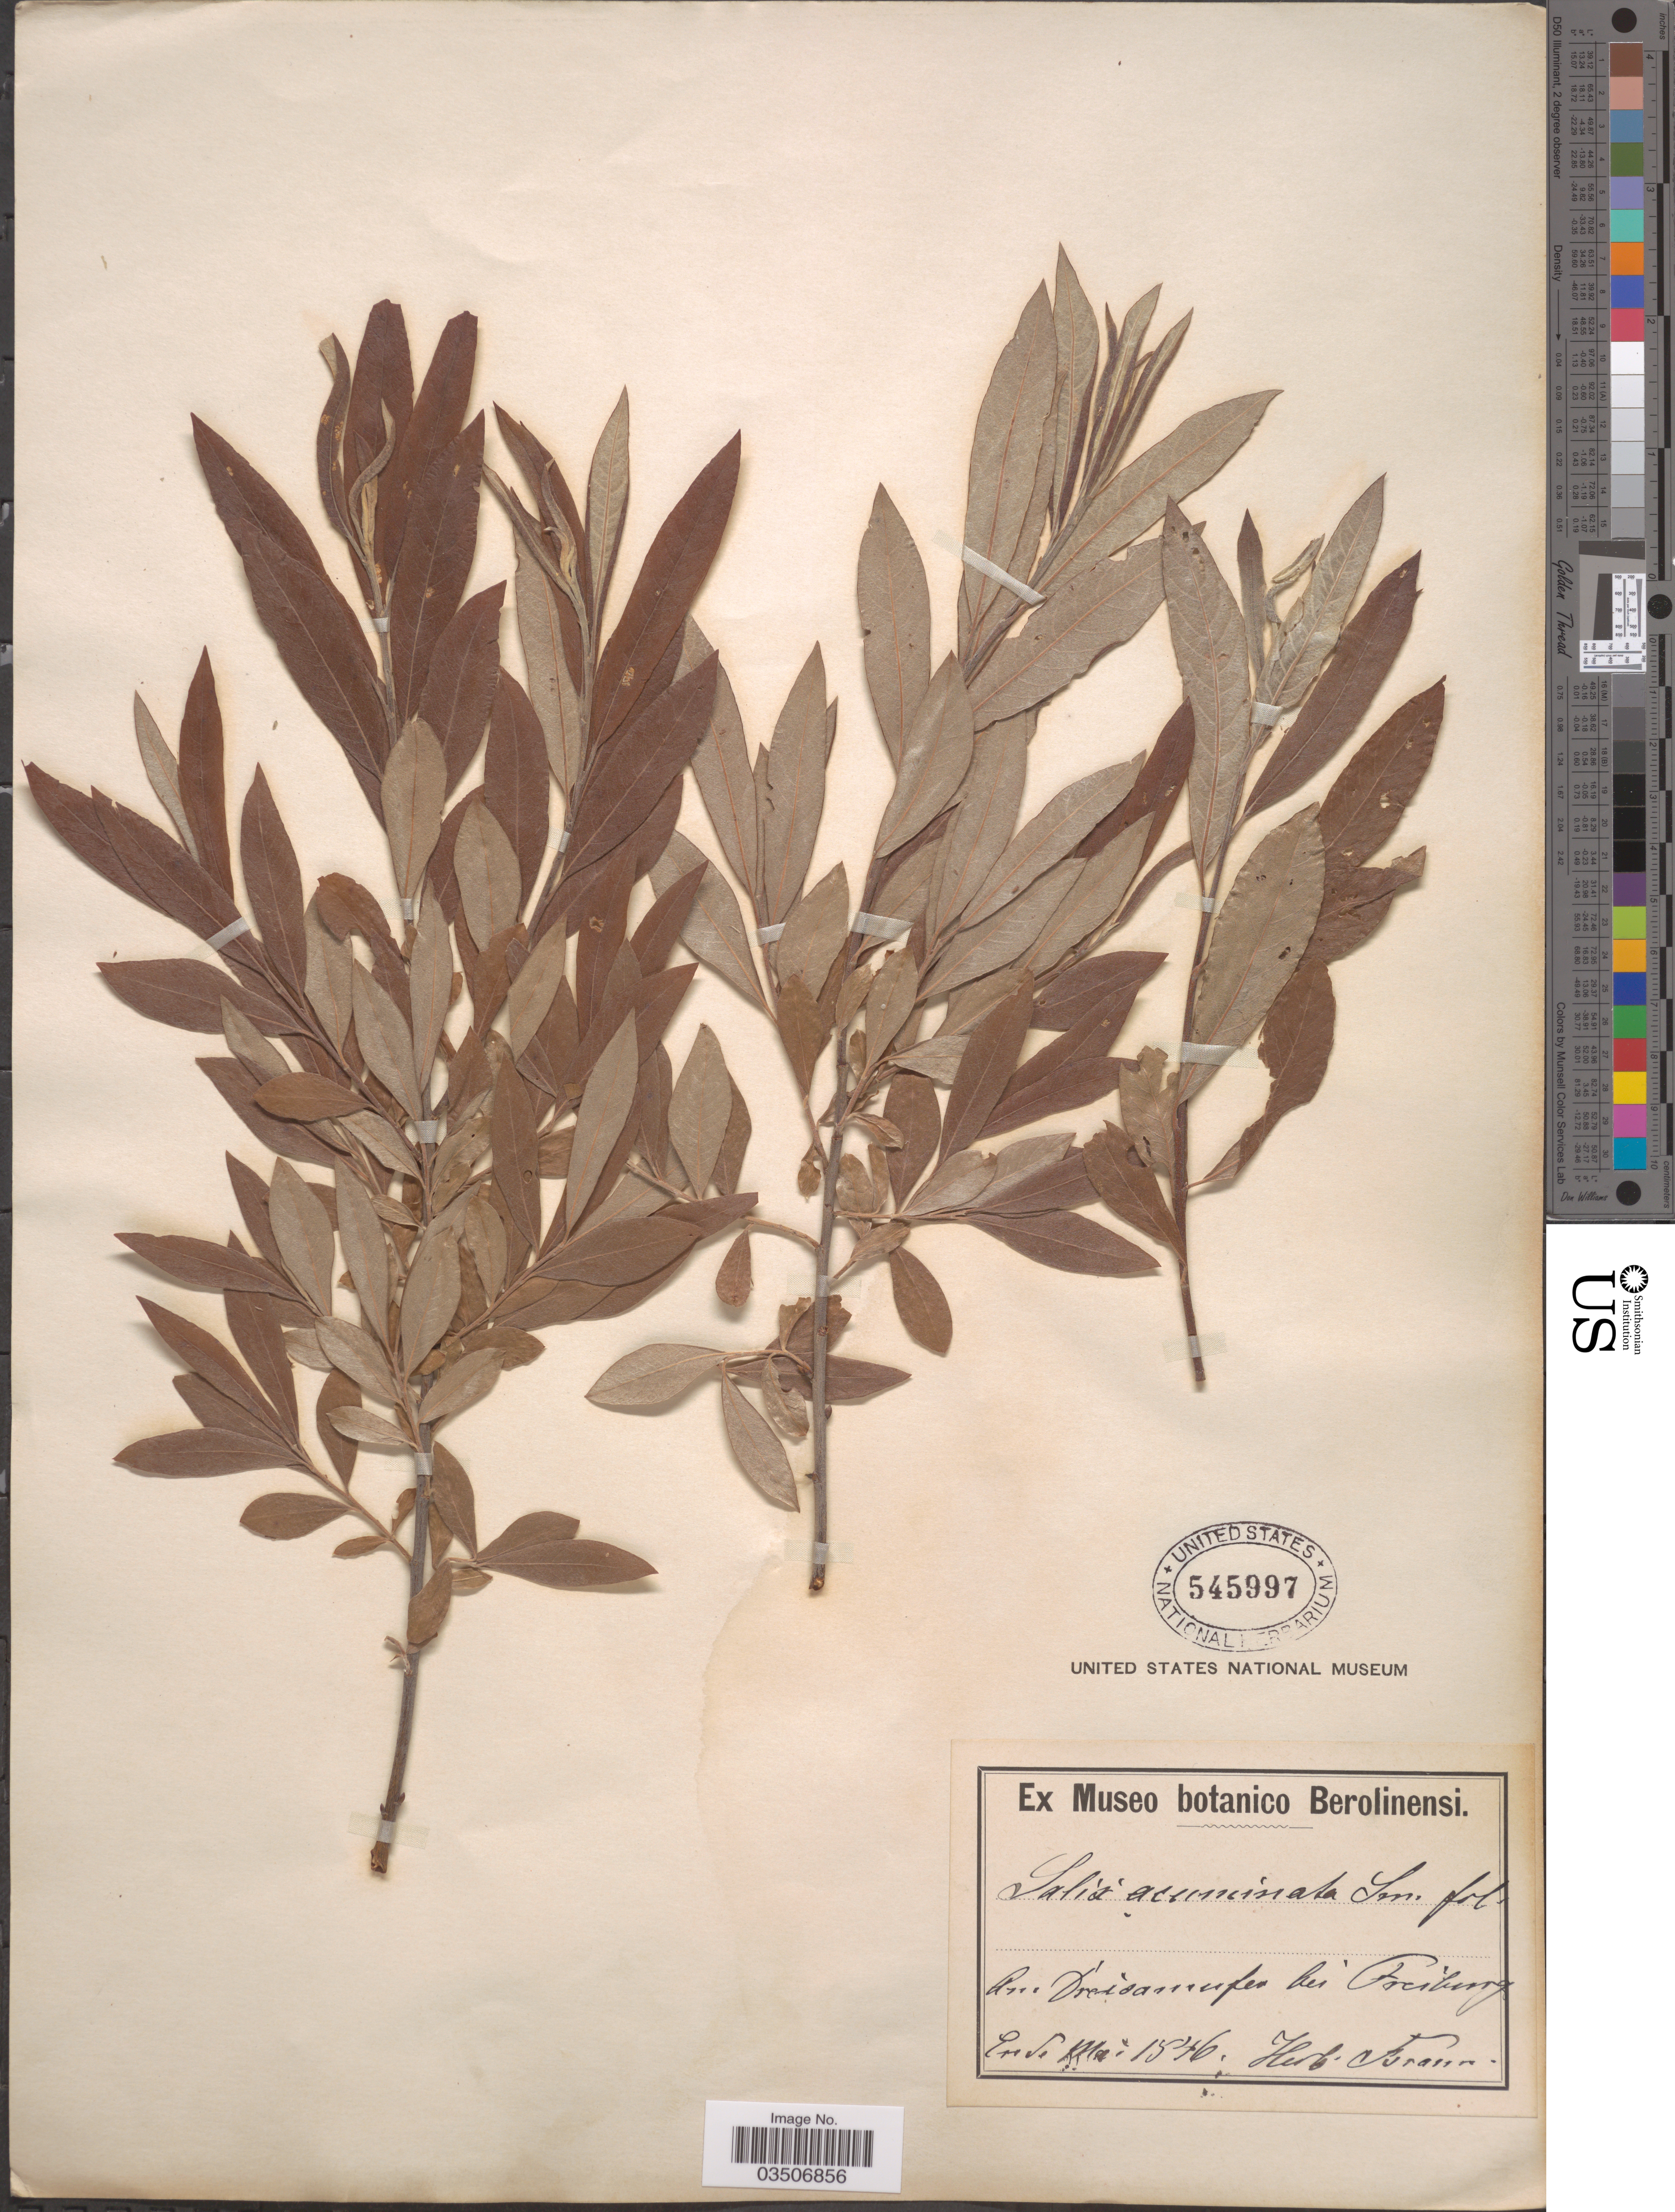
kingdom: Plantae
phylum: Tracheophyta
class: Magnoliopsida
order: Malpighiales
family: Salicaceae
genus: Salix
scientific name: Salix acuminata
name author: Thuill.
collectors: ex herb. A. Braun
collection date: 1846-05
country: Germany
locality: Am Dreidamufer bei Freiburg.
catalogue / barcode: US 545997